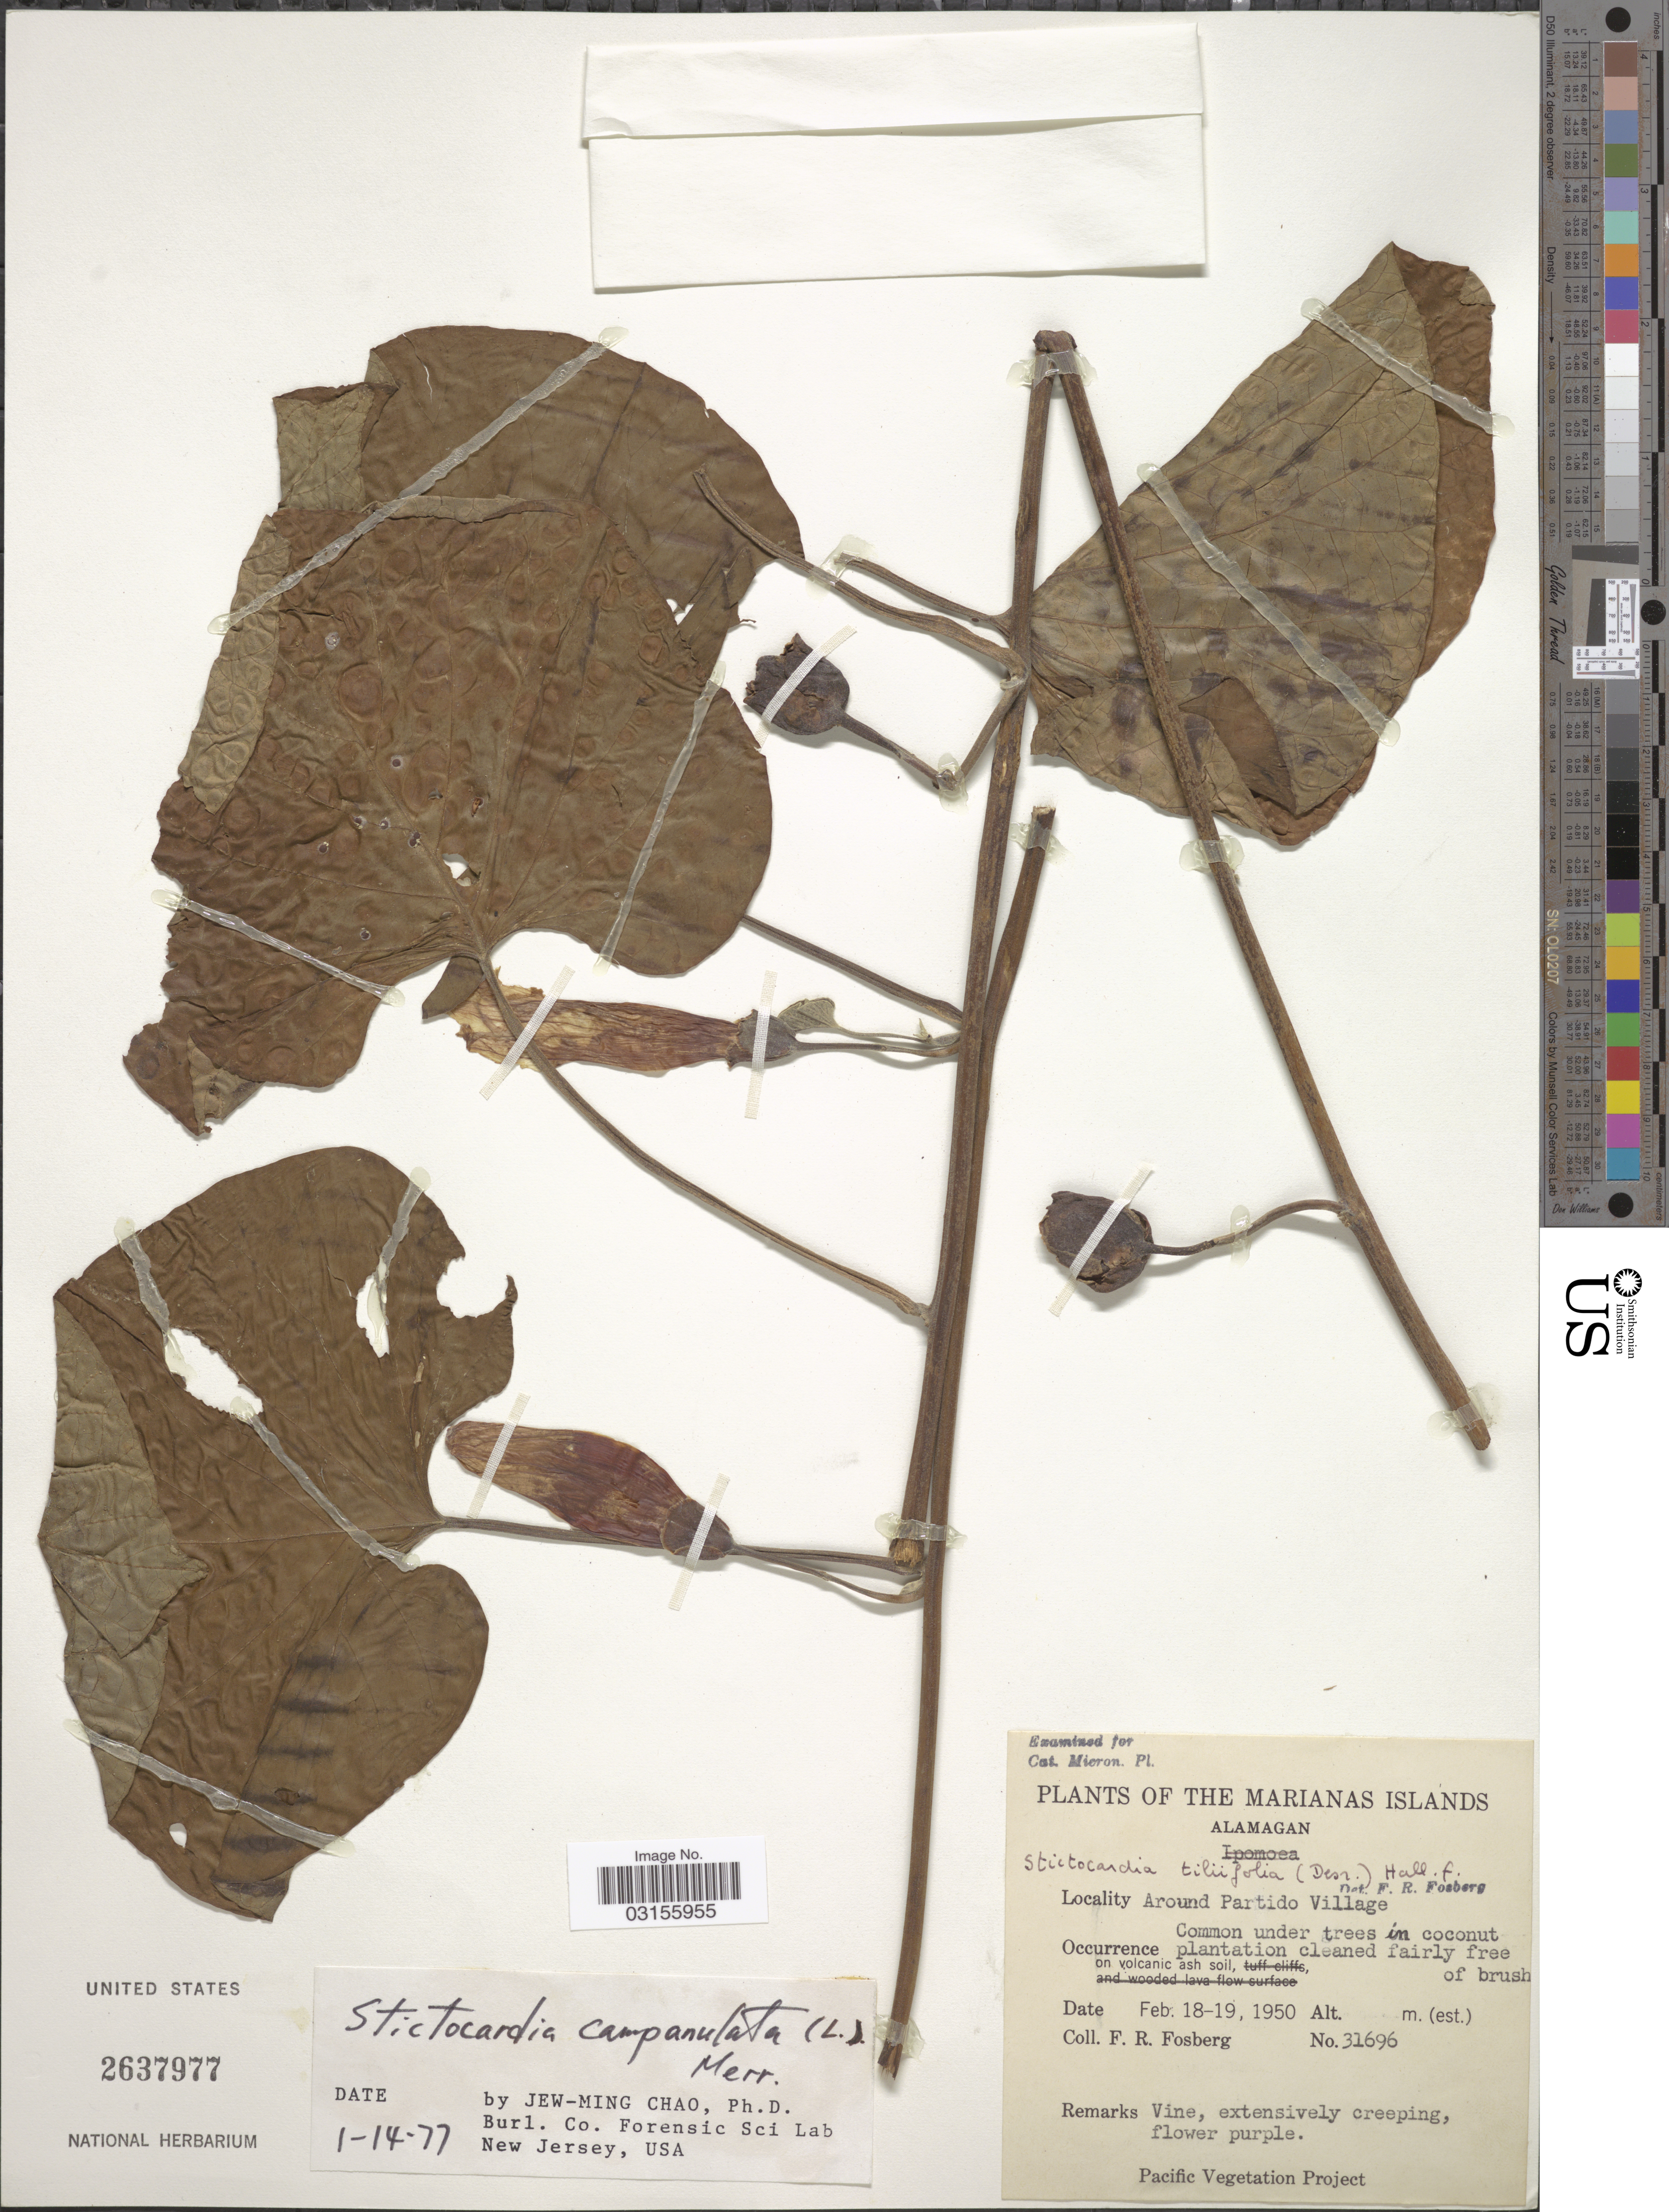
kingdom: Plantae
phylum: Tracheophyta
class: Magnoliopsida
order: Solanales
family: Convolvulaceae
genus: Stictocardia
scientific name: Stictocardia tiliifolia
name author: (Desr.) Hallier f.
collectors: F. R. Fosberg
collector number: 31696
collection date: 1950-02-18/1950-02-19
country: Northern Mariana Islands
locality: Marianas Islands. Alamagan. Around Partido Village.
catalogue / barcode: US 2637977